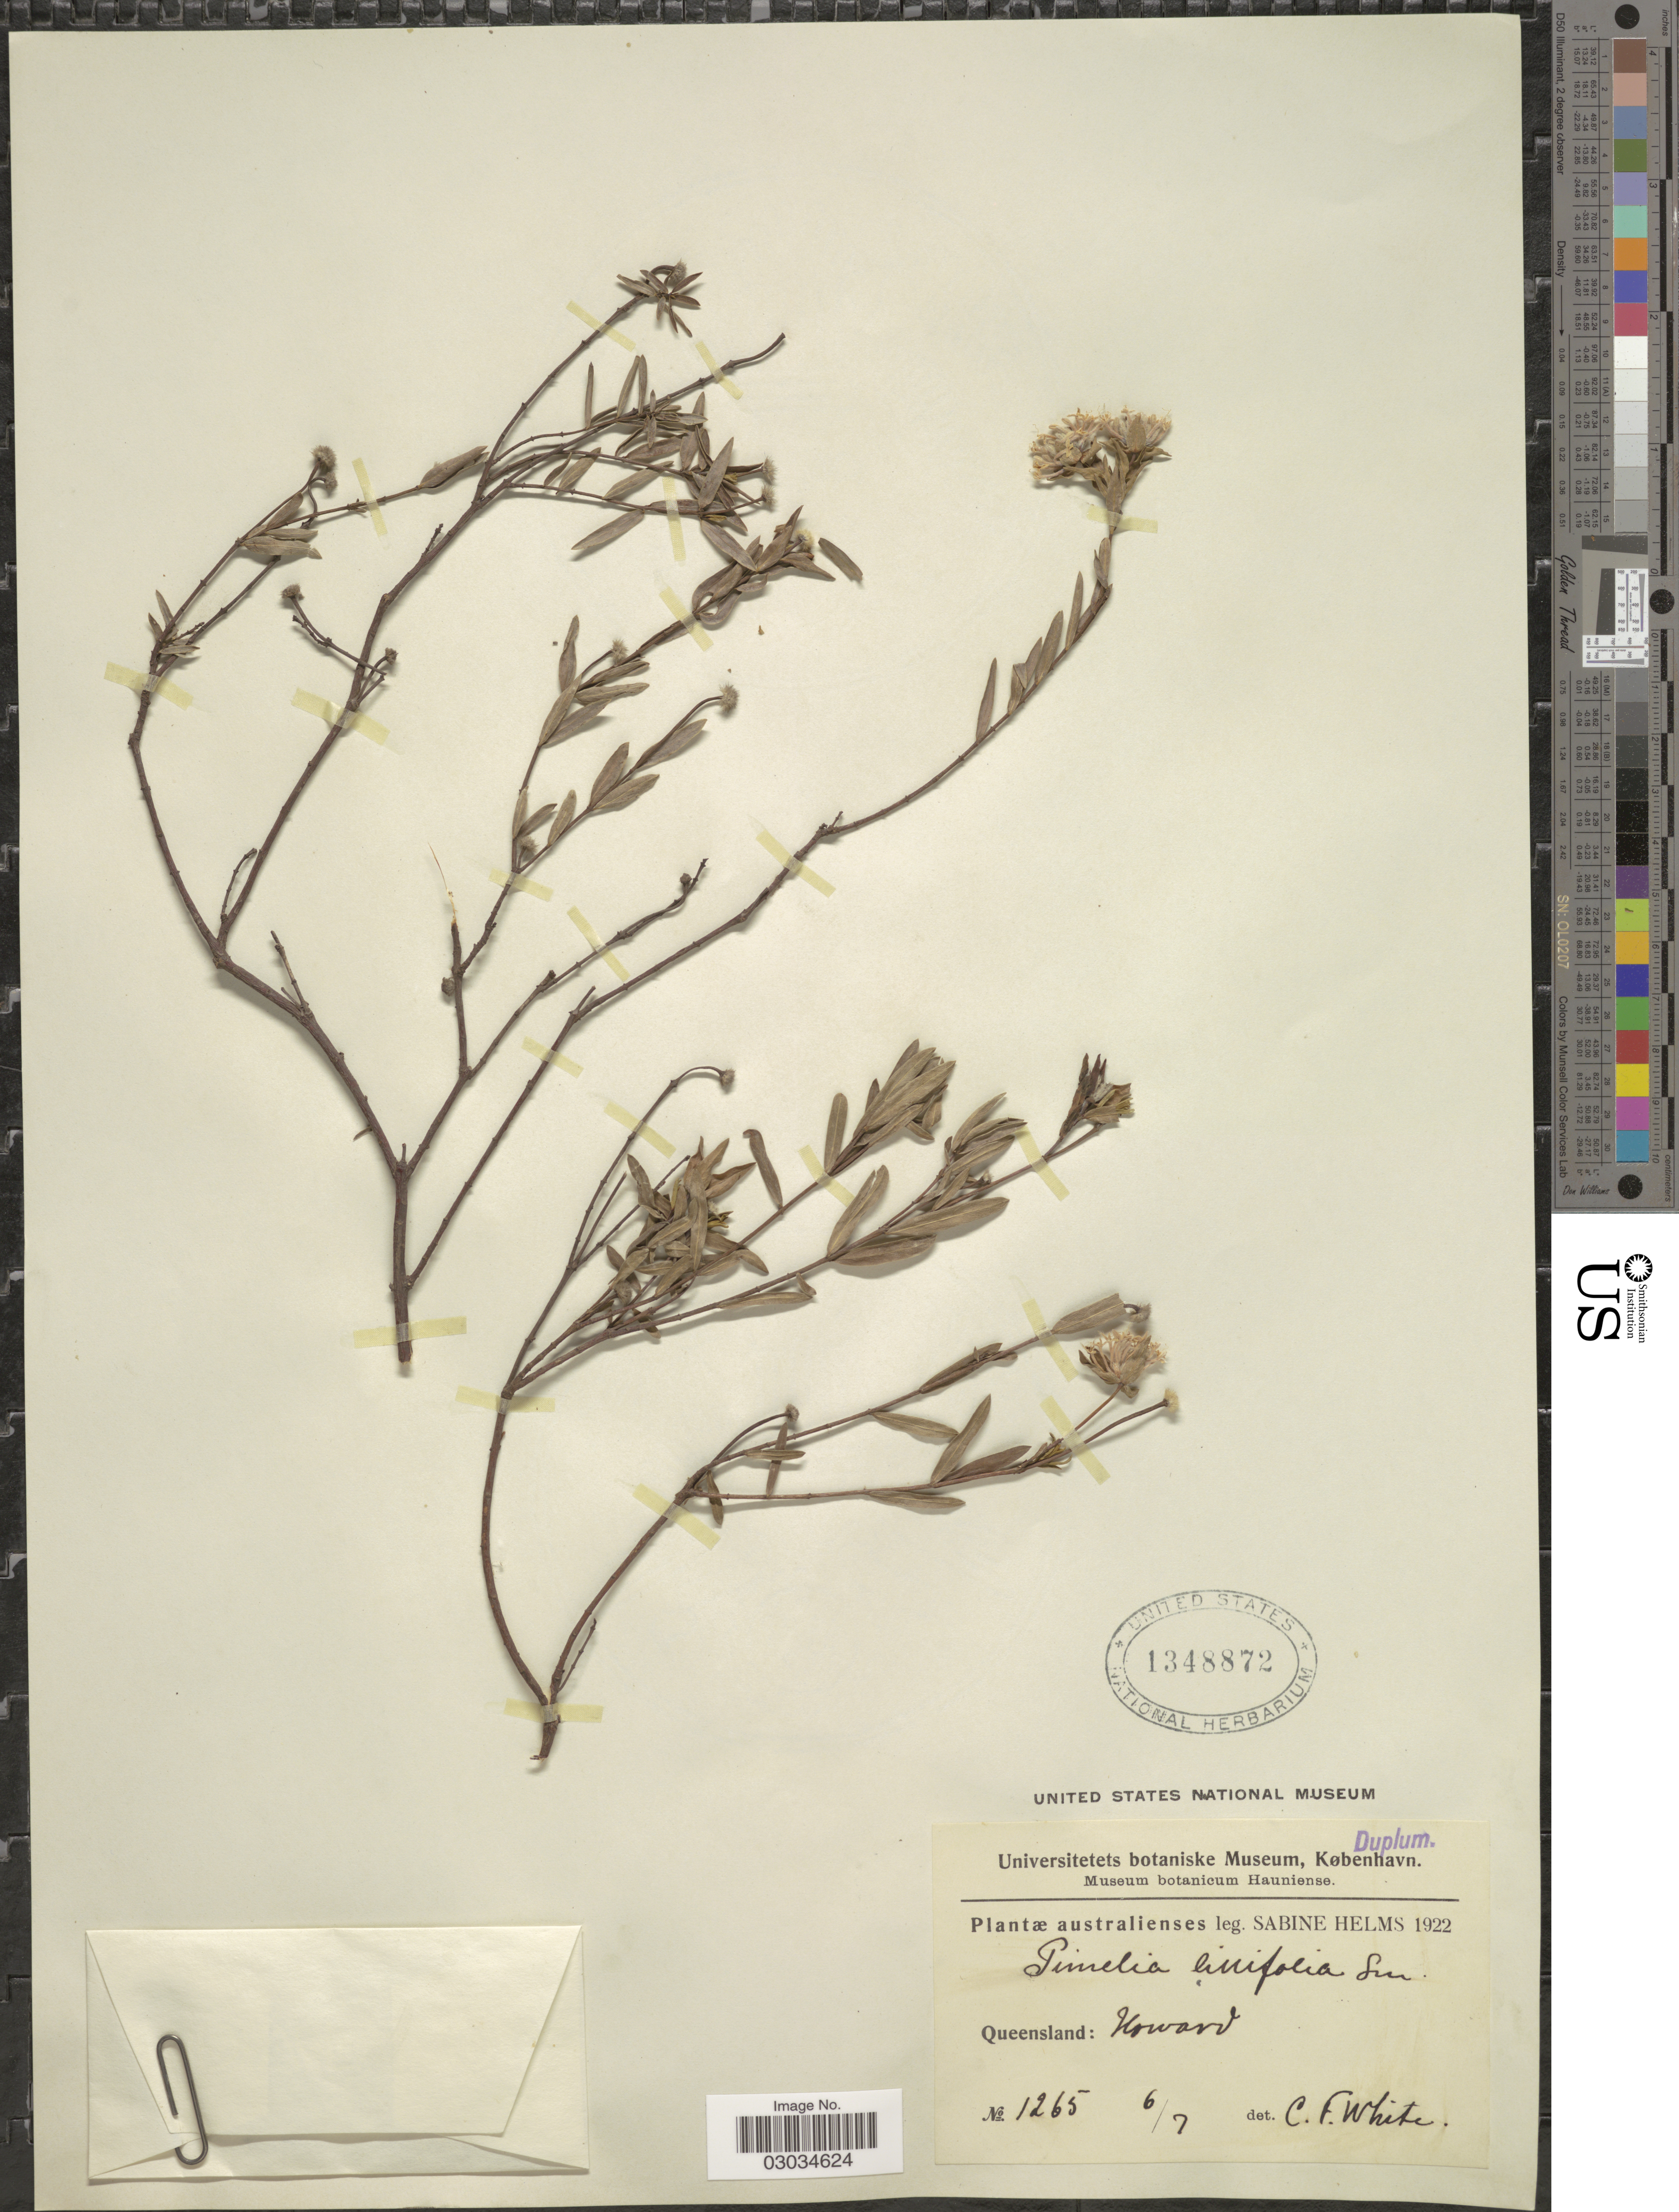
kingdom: Plantae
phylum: Tracheophyta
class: Magnoliopsida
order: Malvales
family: Thymelaeaceae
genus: Pimelea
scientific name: Pimelea linifolia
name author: Sm.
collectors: S. Helms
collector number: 1265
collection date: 1922-07-06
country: Australia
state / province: Queensland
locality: Howard.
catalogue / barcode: US 1348872